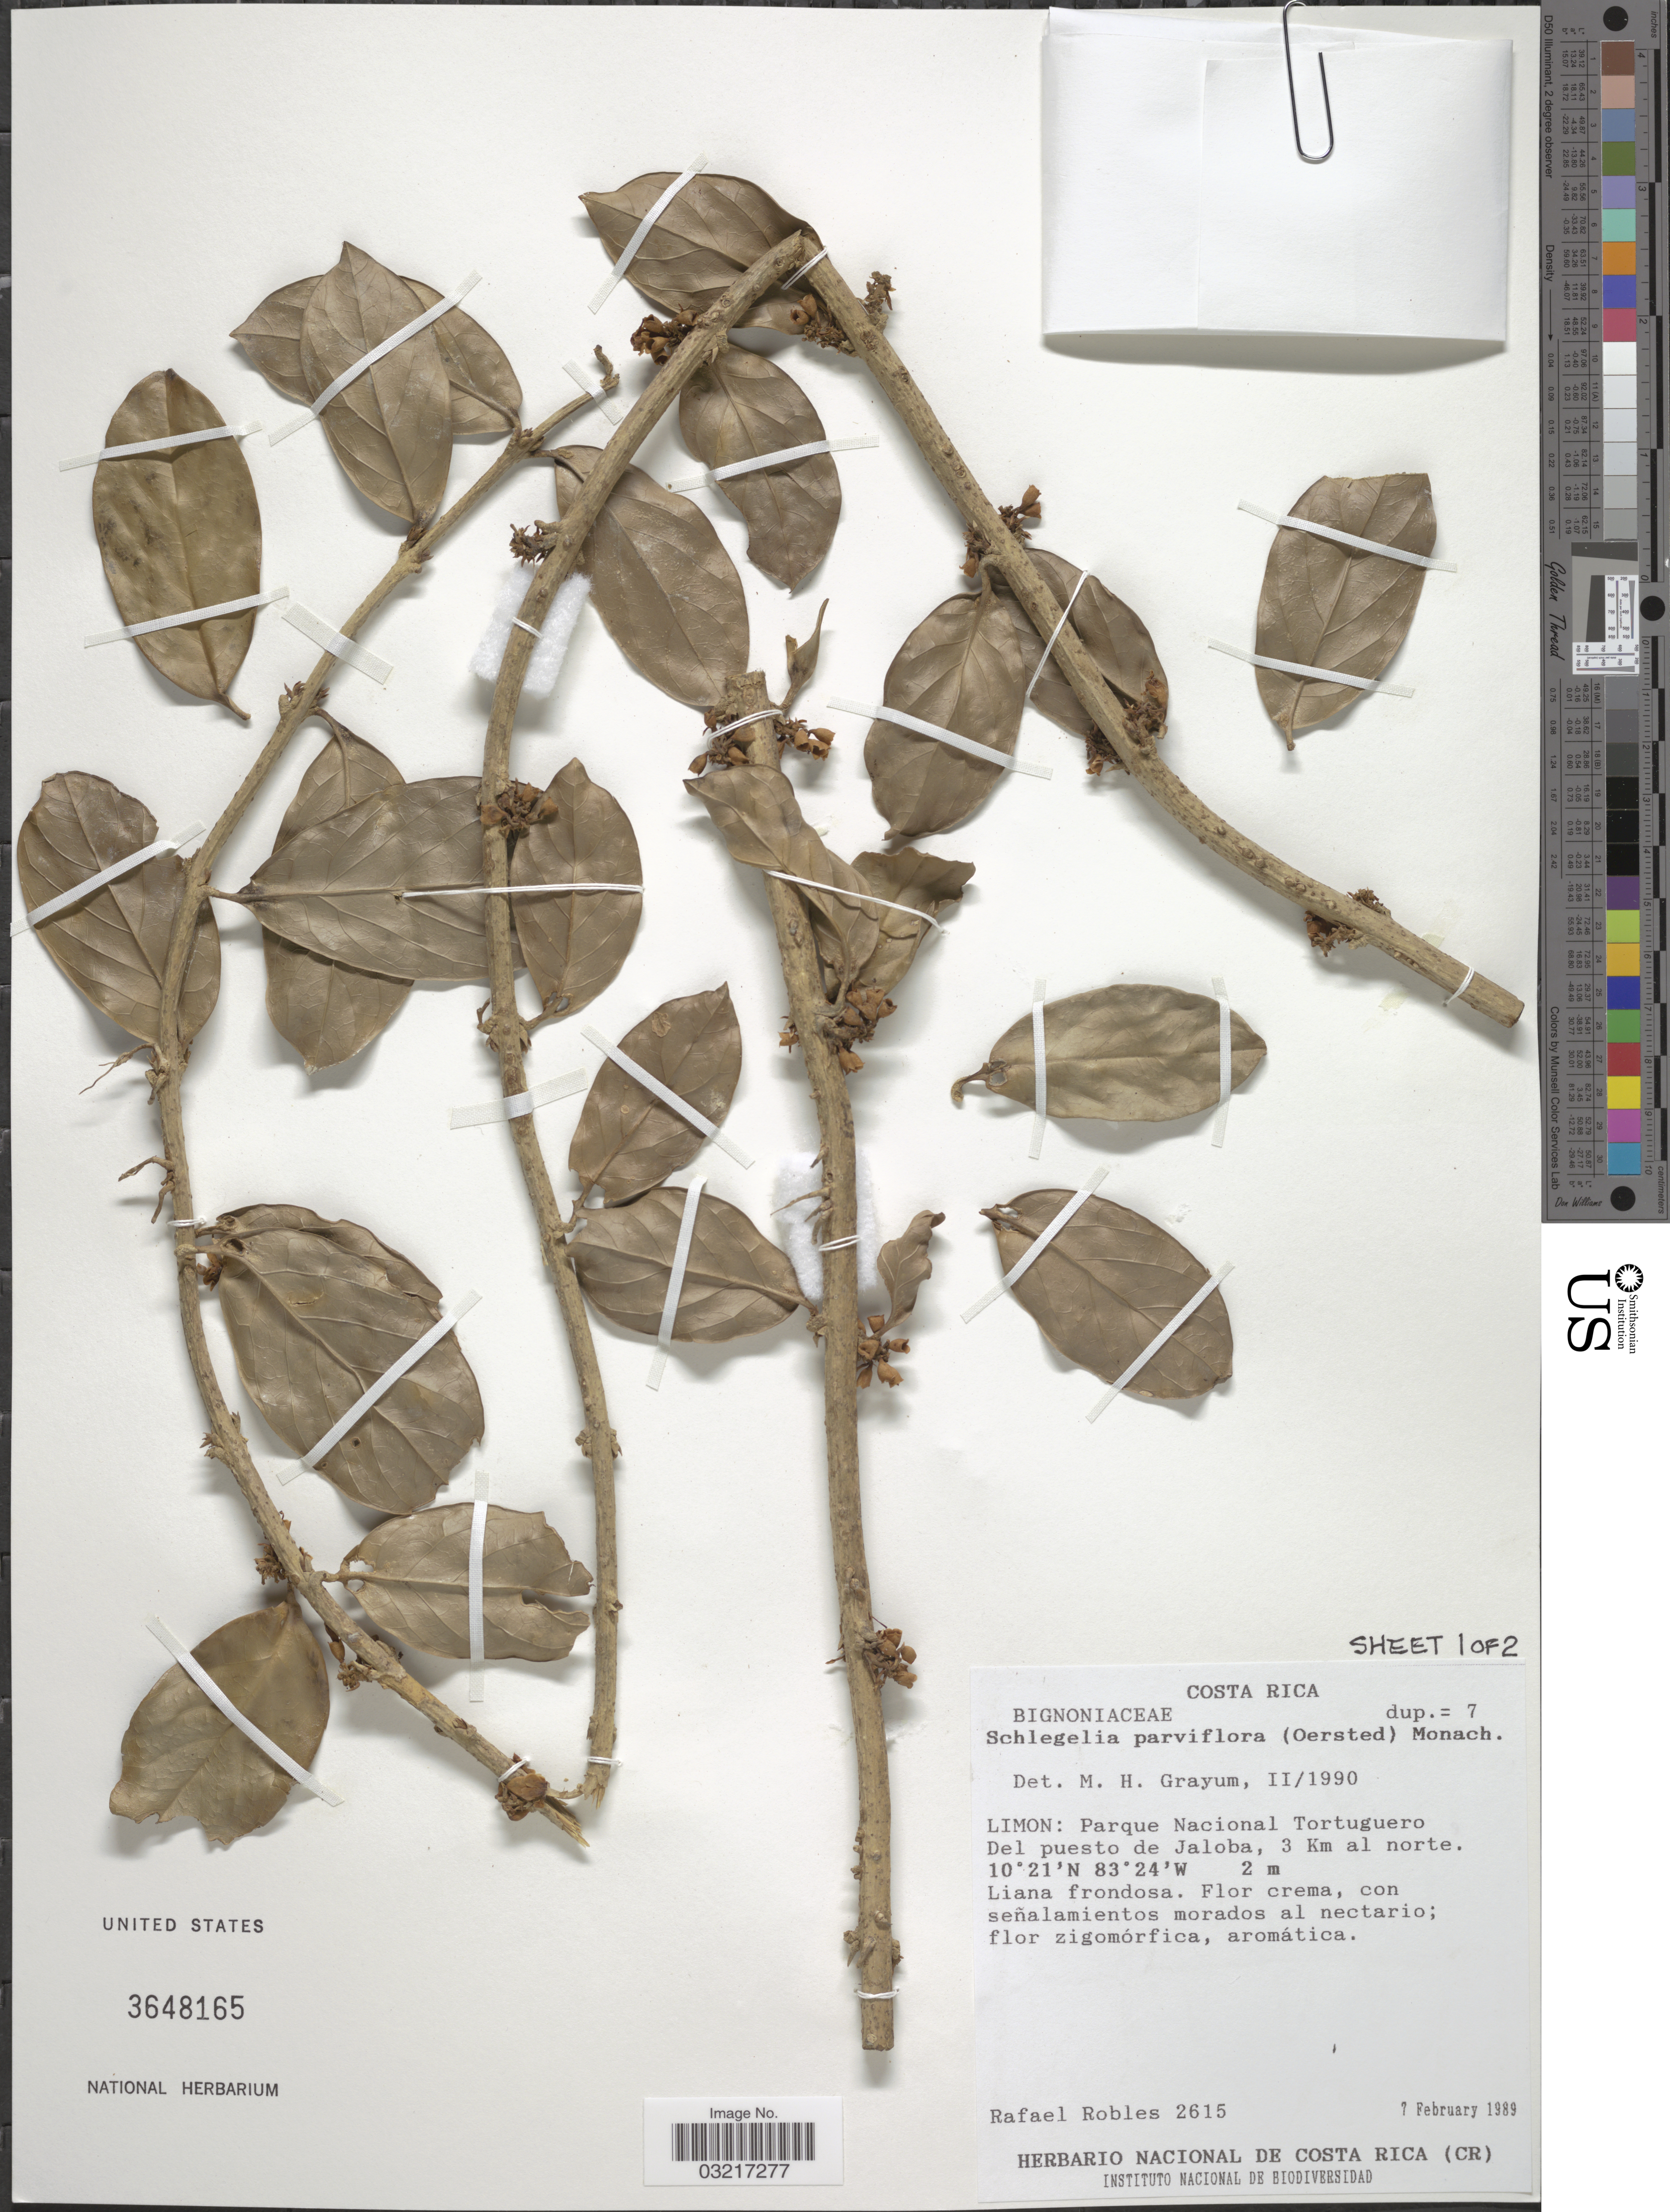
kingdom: Plantae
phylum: Tracheophyta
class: Magnoliopsida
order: Lamiales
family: Schlegeliaceae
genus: Schlegelia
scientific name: Schlegelia parviflora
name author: (Oerst.) Monach.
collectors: R. Robles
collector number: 2615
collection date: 1989-02-07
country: Costa Rica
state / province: Limón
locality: Parque Nacional Tortuguero. Del puesto de Jaloba, 3 Km al norte.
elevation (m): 2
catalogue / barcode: US 3648165